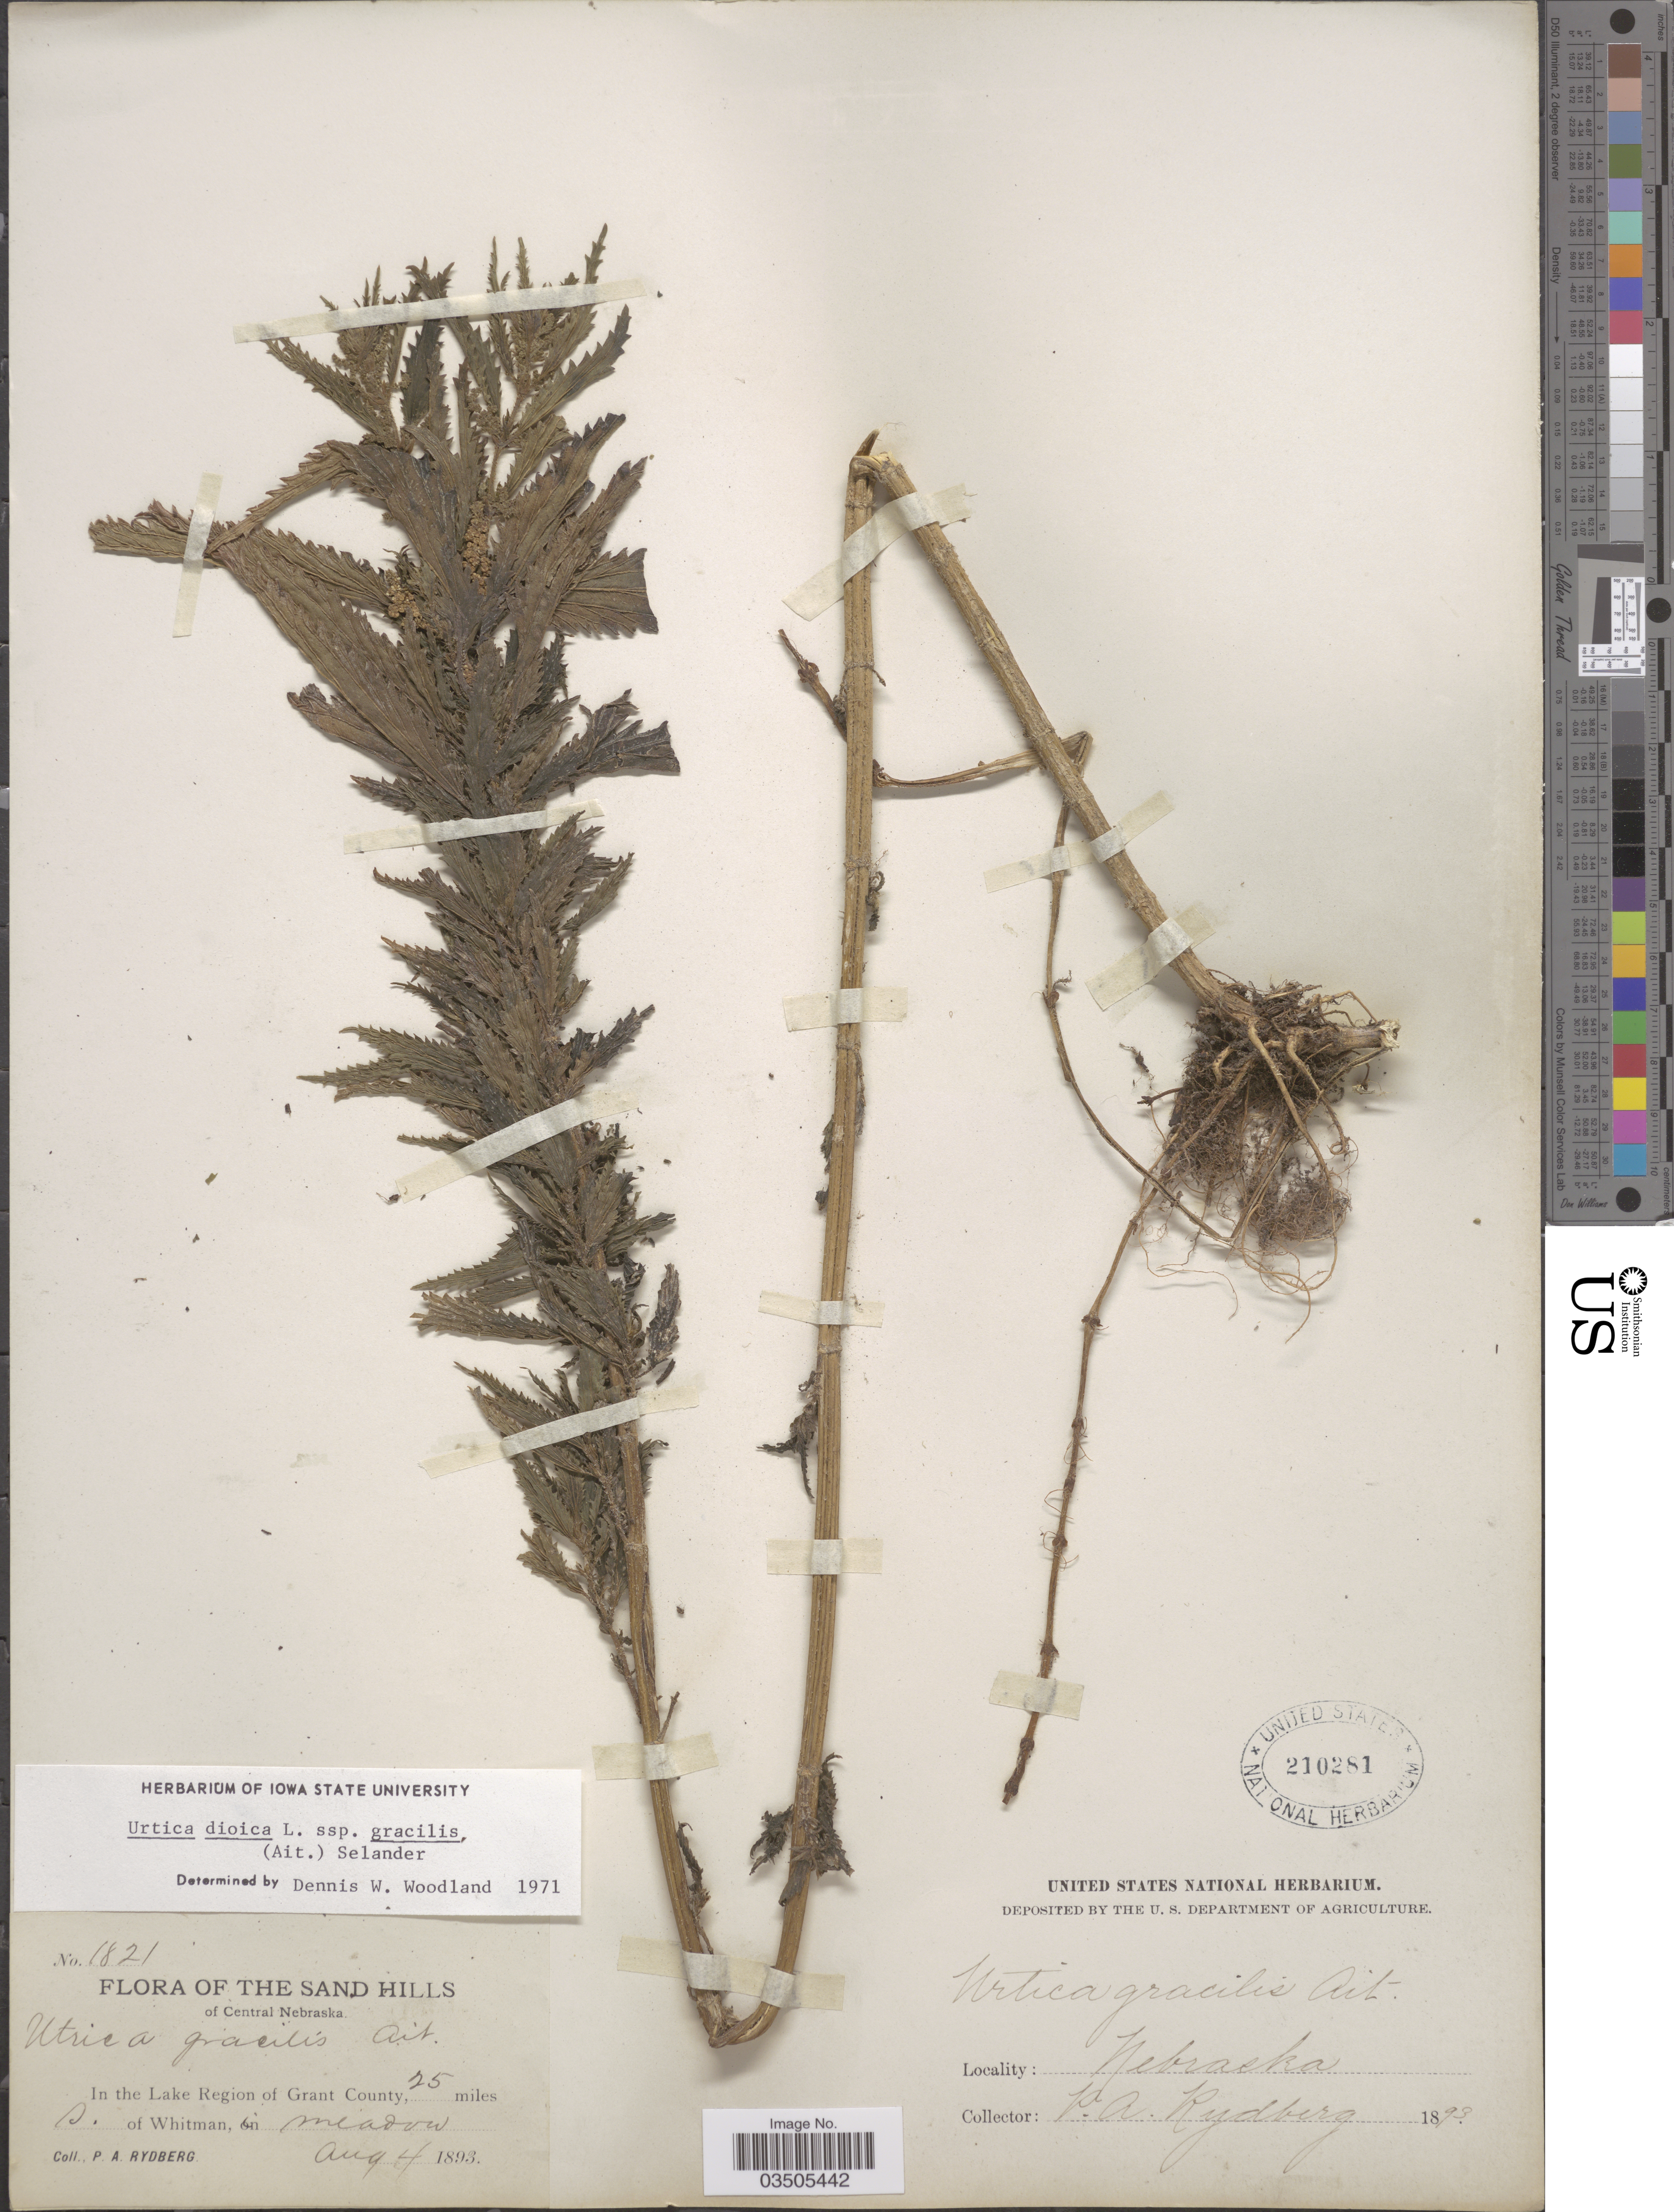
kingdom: Plantae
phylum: Tracheophyta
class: Magnoliopsida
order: Rosales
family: Urticaceae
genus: Urtica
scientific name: Urtica dioica subsp. gracilis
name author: L.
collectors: P. A. Rydberg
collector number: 1821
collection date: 1893-08-04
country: United States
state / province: Nebraska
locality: Sand Hills of Central Nebraska. In the Lake Region of Grant County, 25 miles S. of Whitman, in meadow.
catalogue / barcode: US 210281